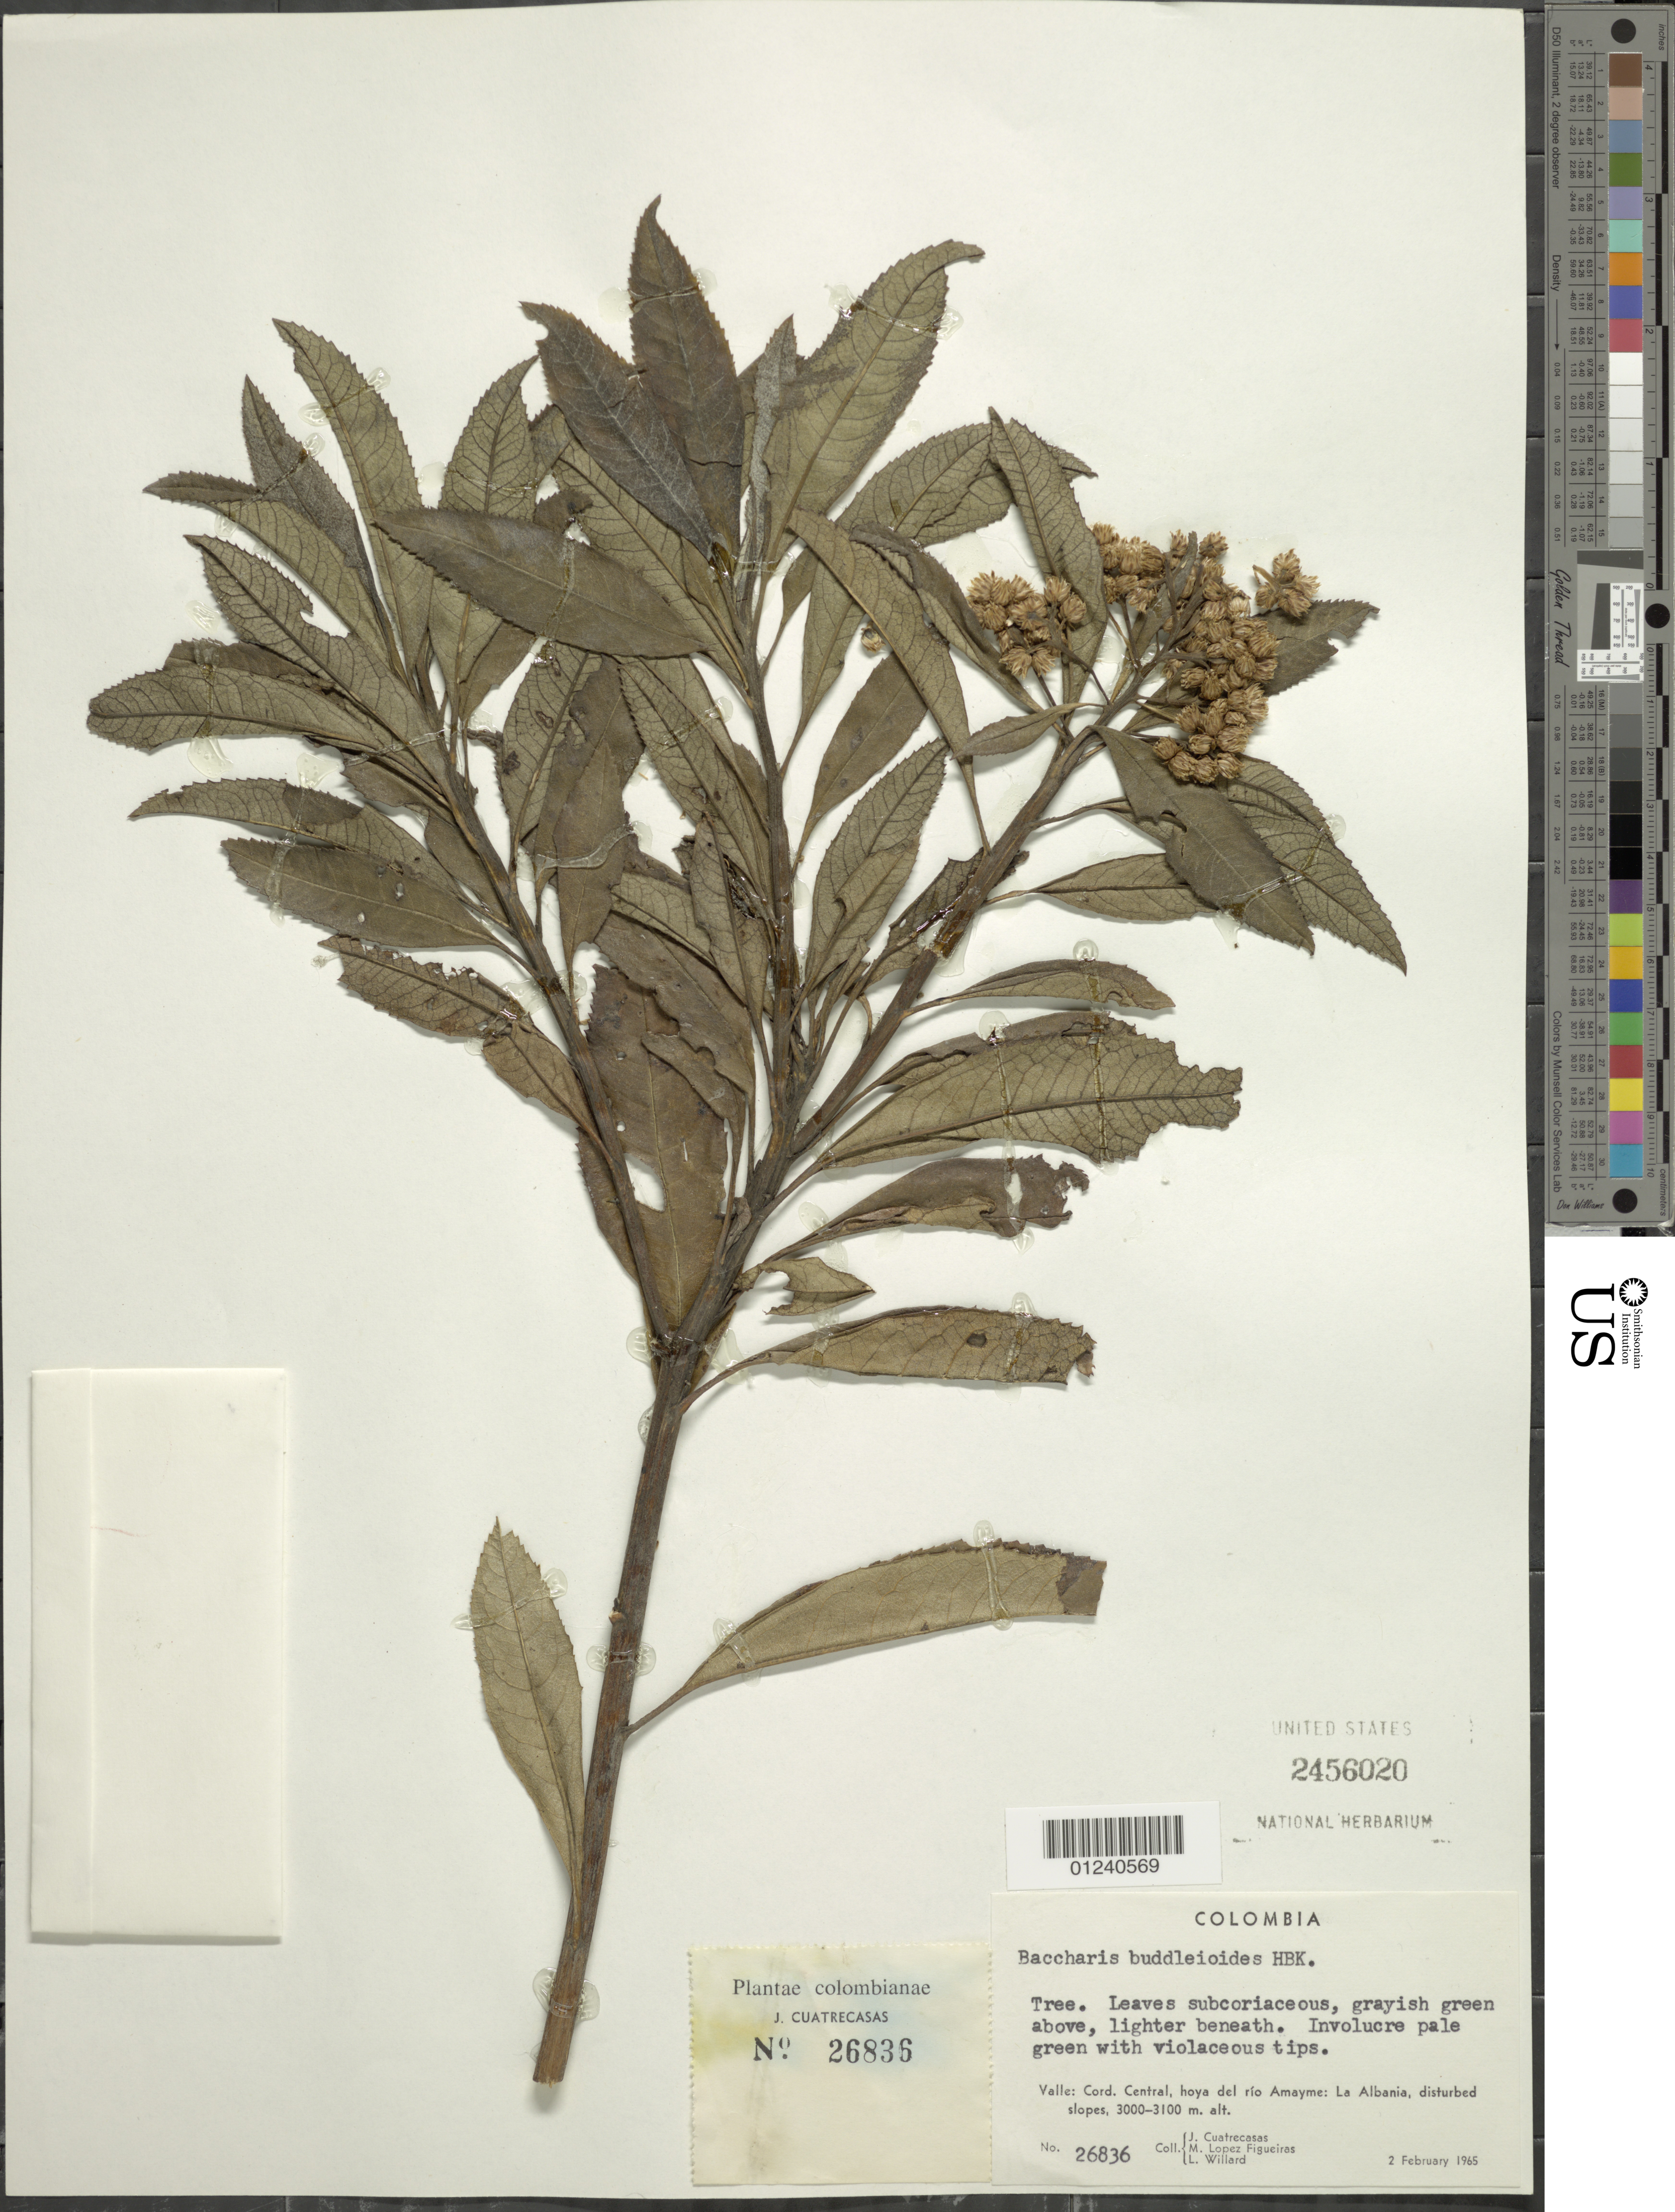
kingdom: Plantae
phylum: Tracheophyta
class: Magnoliopsida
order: Asterales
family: Asteraceae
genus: Baccharis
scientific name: Baccharis buddlejoides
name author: Kunth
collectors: J. Cuatrecasas, L. Willard & M. López Figueiras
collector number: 26836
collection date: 1965-02-02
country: Colombia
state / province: Valle del Cauca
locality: Cord. Central, hoya del rio Amayme: La Albania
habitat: disturbed slopes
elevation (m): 3000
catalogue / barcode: US 2456020